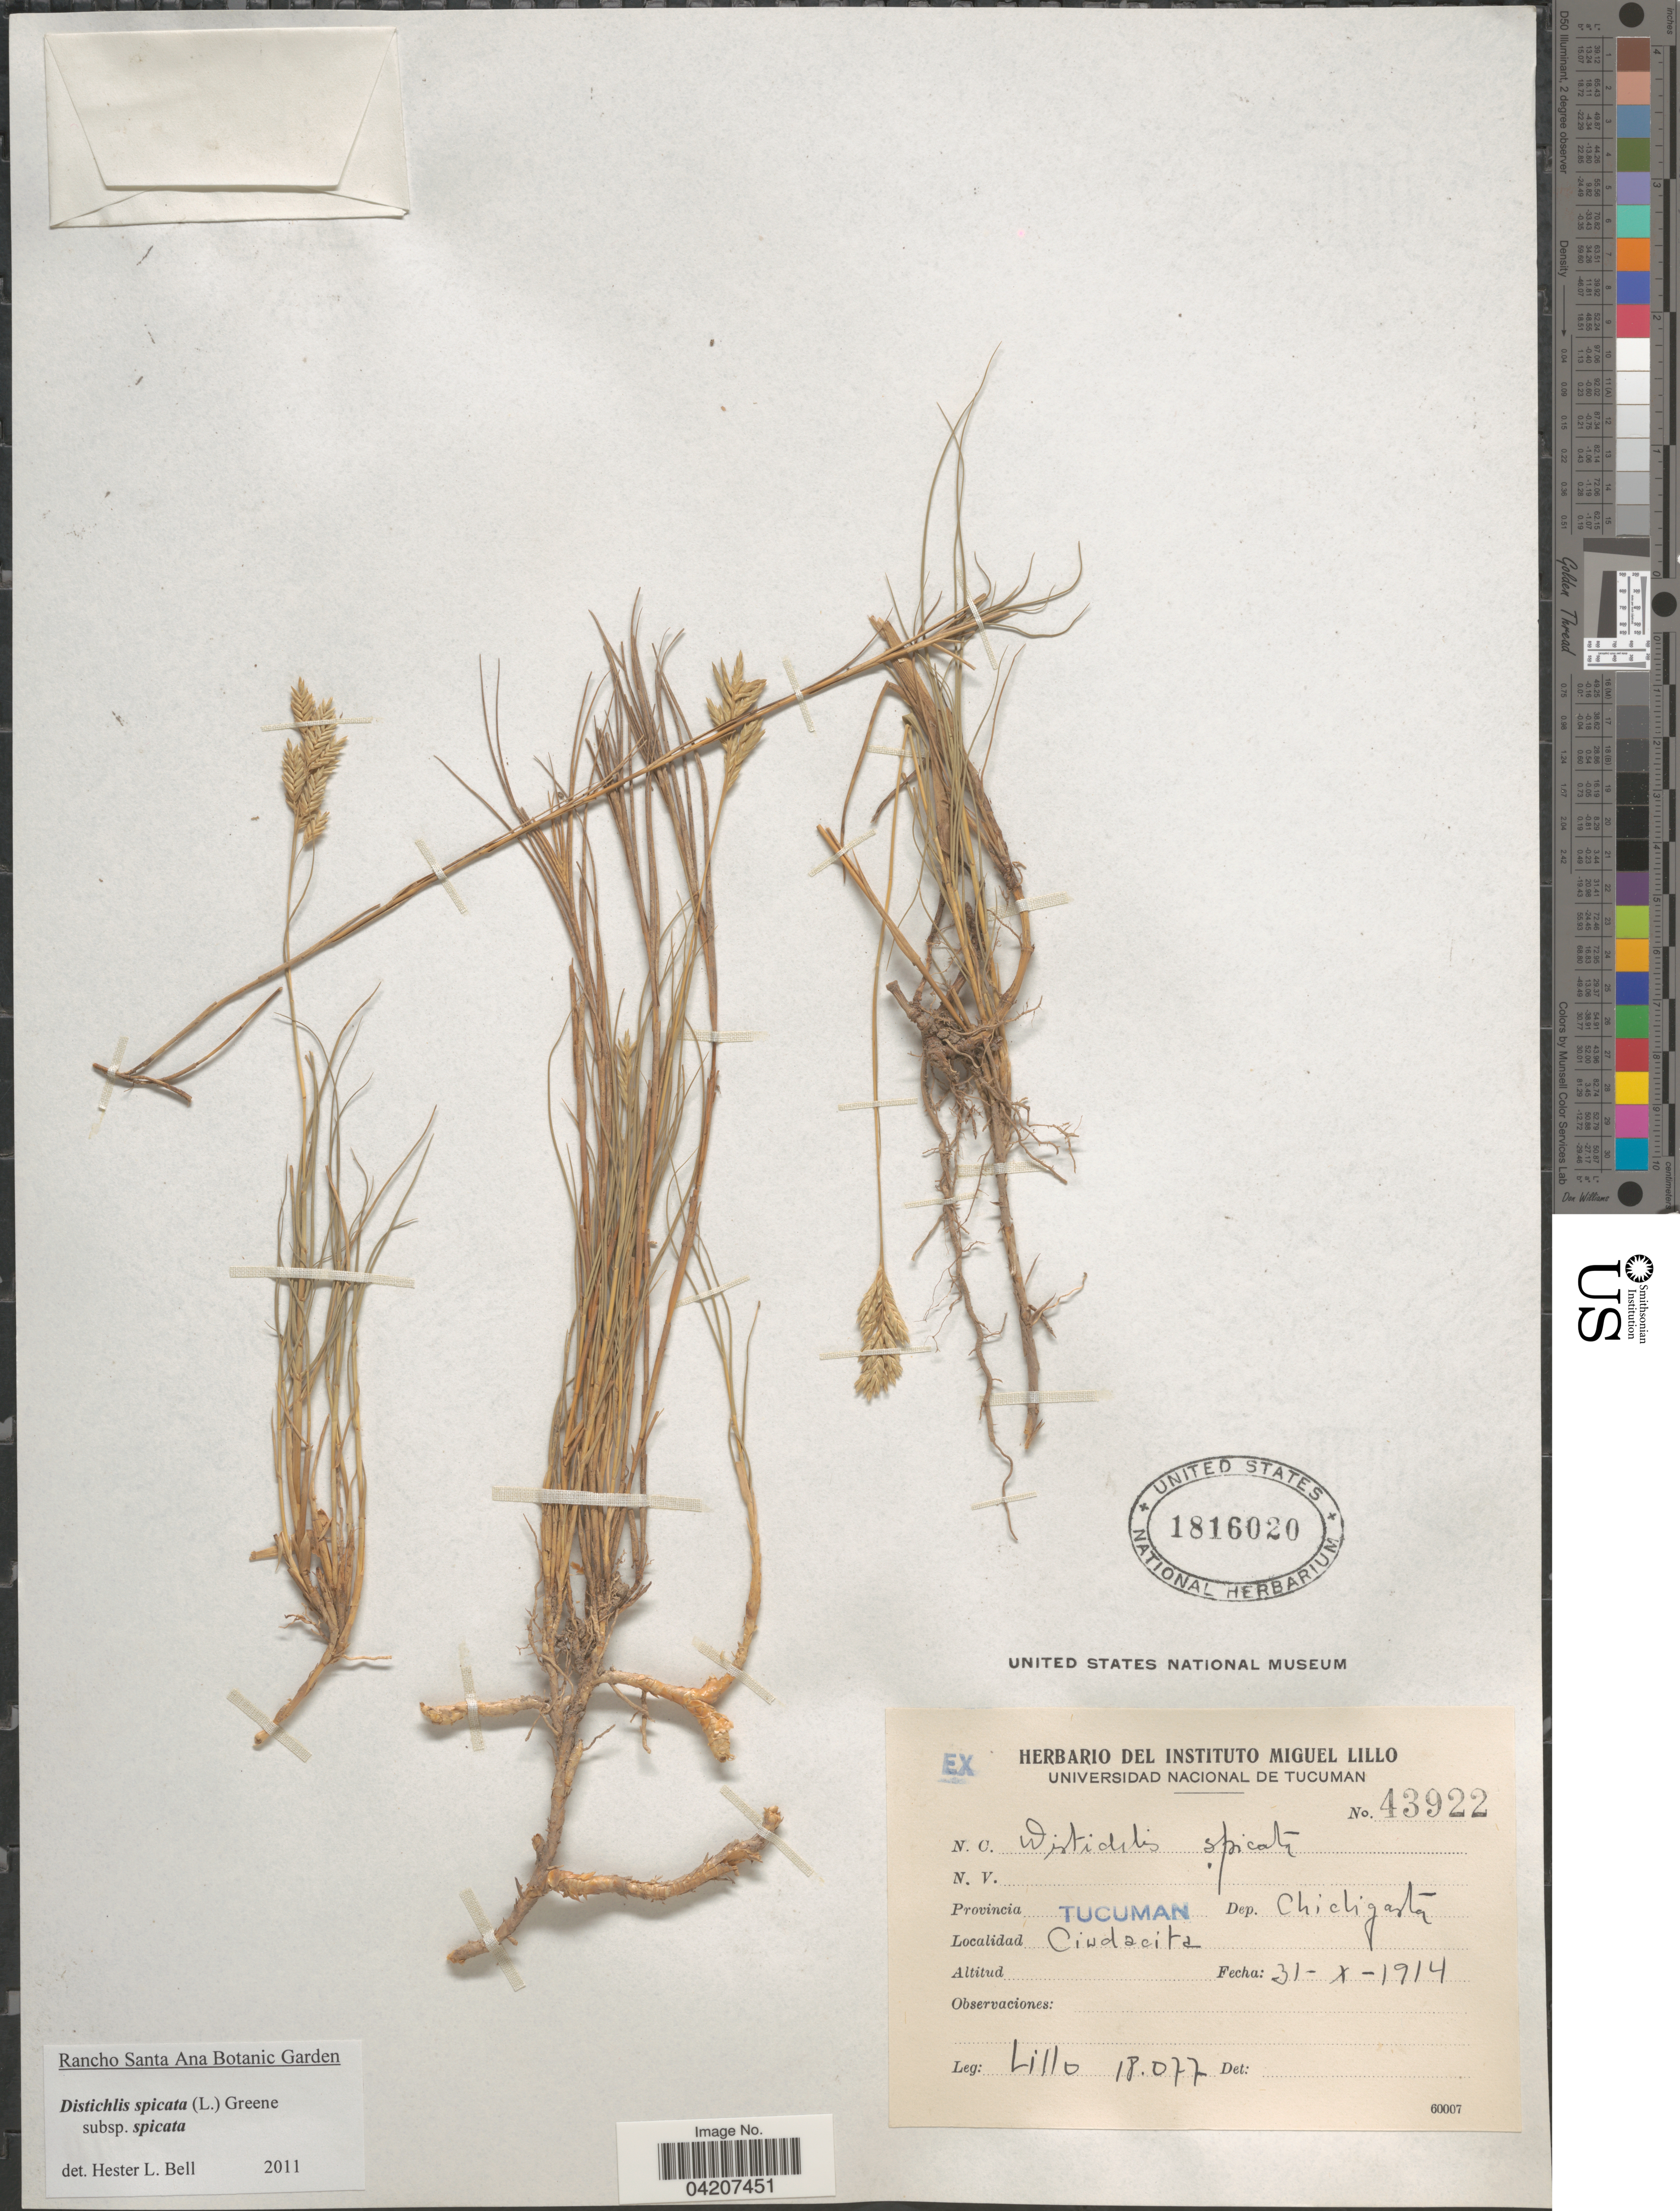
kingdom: Plantae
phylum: Tracheophyta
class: Liliopsida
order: Poales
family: Poaceae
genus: Distichlis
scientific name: Distichlis spicata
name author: (L.) Greene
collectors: M. Lillo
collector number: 18077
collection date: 1914-10-31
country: Argentina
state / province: Tucuman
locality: Dep. Chicligasta. Ciudacita.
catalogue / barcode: US 1816020